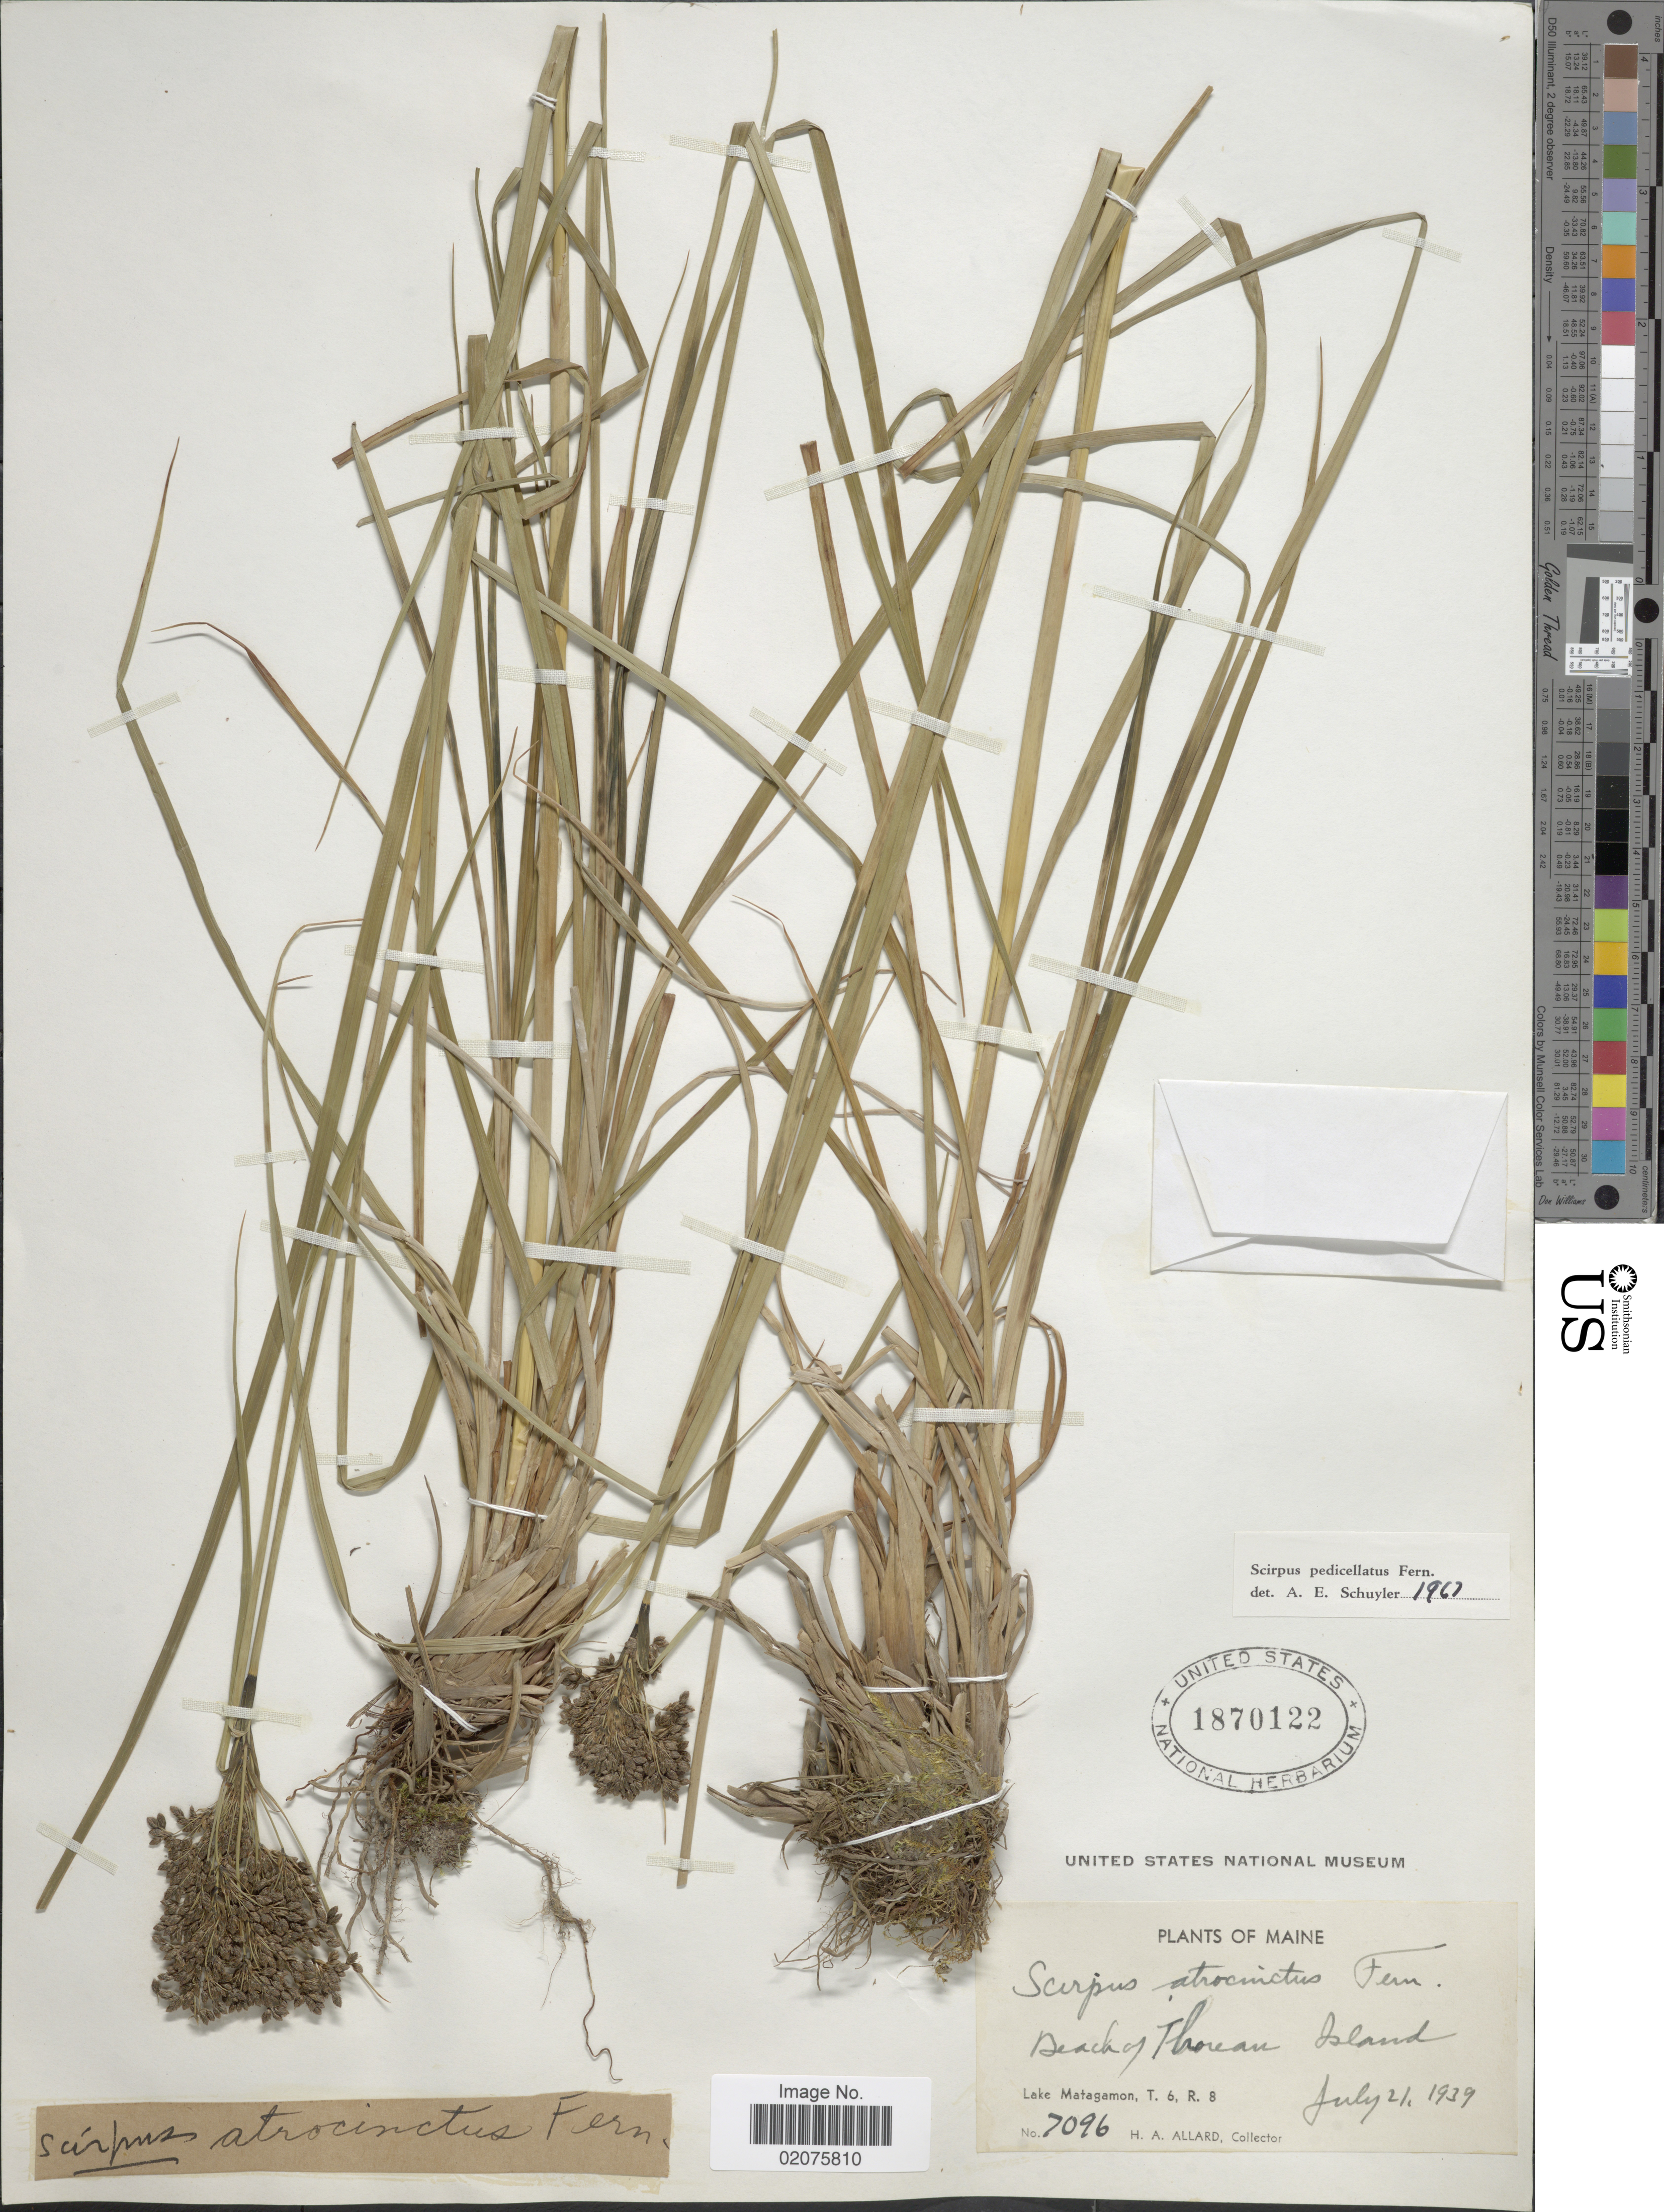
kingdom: Plantae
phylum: Tracheophyta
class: Liliopsida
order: Poales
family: Cyperaceae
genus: Scirpus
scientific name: Scirpus pedicellatus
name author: Fernald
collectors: H. A. Allard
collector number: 7096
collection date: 1939-07-21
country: United States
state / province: Maine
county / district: Piscataquis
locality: Beach of Thoreau Island. Lake Matagamon, T. 6, R. 8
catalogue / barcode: US 1870122